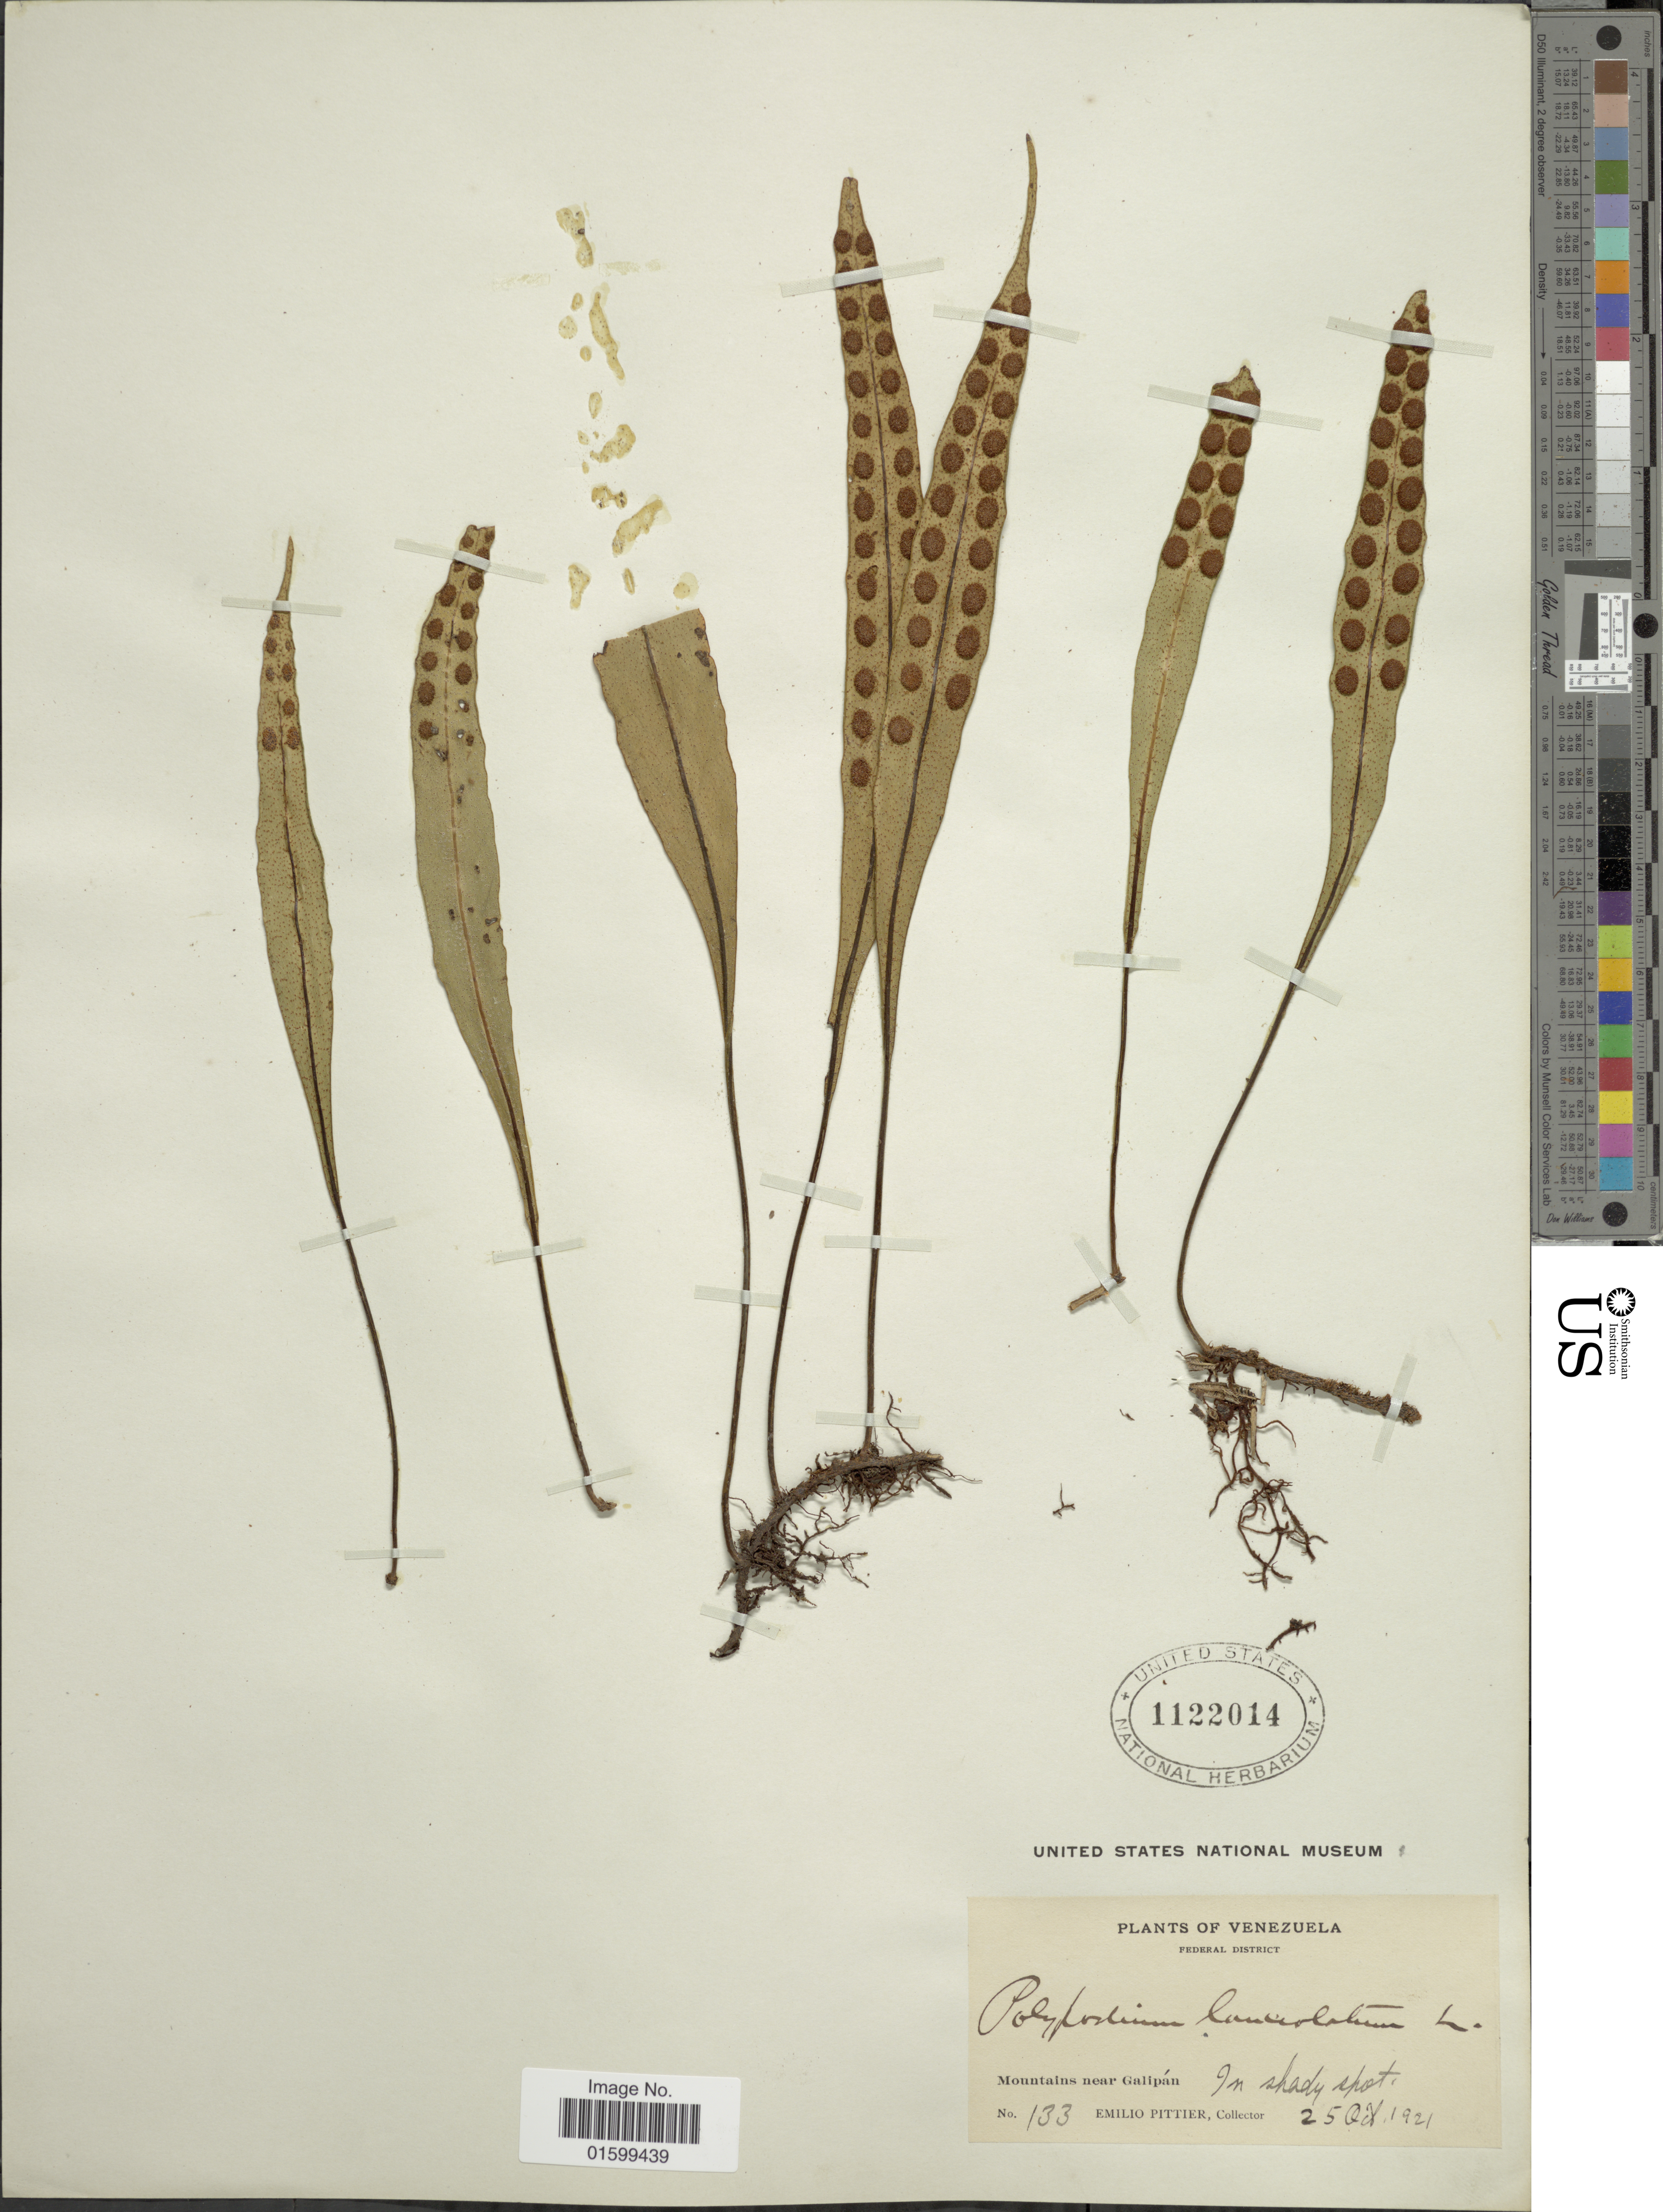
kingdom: Plantae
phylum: Tracheophyta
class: Polypodiopsida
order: Polypodiales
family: Polypodiaceae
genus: Pleopeltis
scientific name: Pleopeltis macrocarpa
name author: (Bory ex Willd.) Kaulf.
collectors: E. Pittier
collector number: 133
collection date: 1921-10-25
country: Venezuela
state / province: Distrito Federal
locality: Mountains near Galipán, in shady spot.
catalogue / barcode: US 1122014